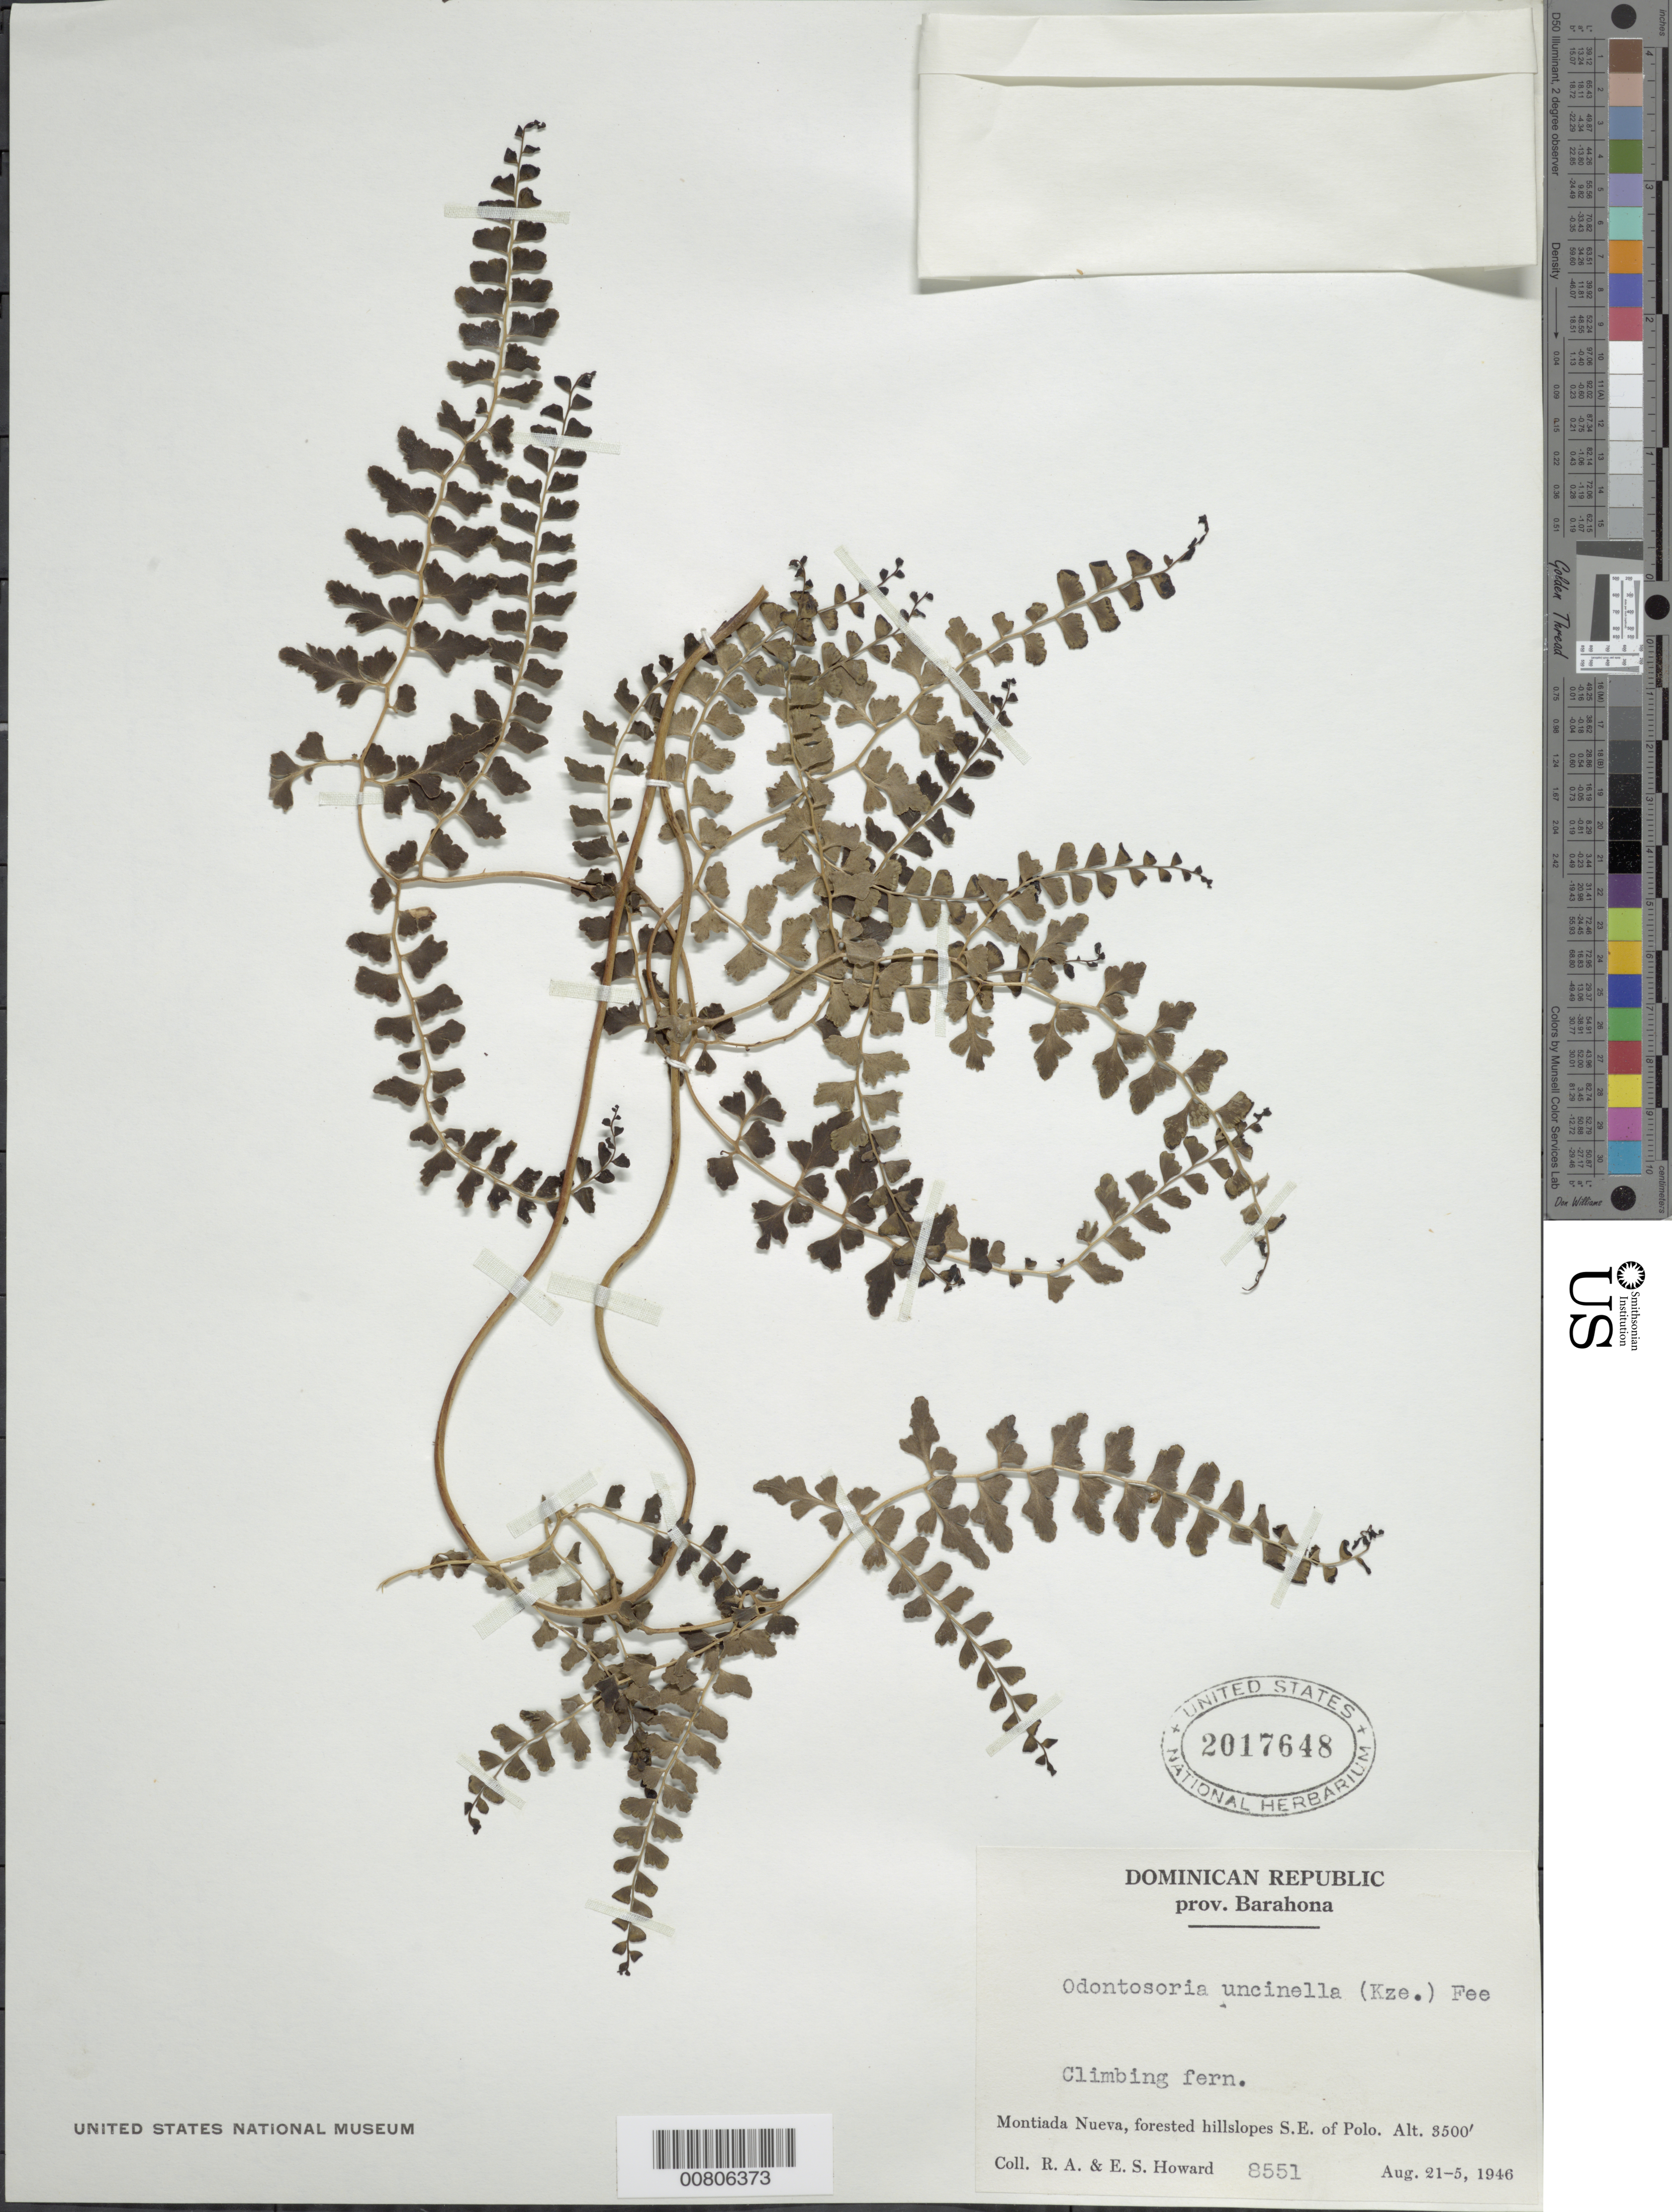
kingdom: Plantae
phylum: Tracheophyta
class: Polypodiopsida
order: Polypodiales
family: Lindsaeaceae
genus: Odontosoria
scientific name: Odontosoria scandens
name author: (Desv.) C. Chr.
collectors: R. A. Howard & E. S. Howard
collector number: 8551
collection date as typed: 21 Aug 1946 to 25 Aug 1946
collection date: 1946-08-21/1946-08-25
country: Dominican Republic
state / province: Barahona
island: Hispaniola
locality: Montiada Nueva, SE of Polo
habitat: Forested hillslopes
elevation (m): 1067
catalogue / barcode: US 2017648